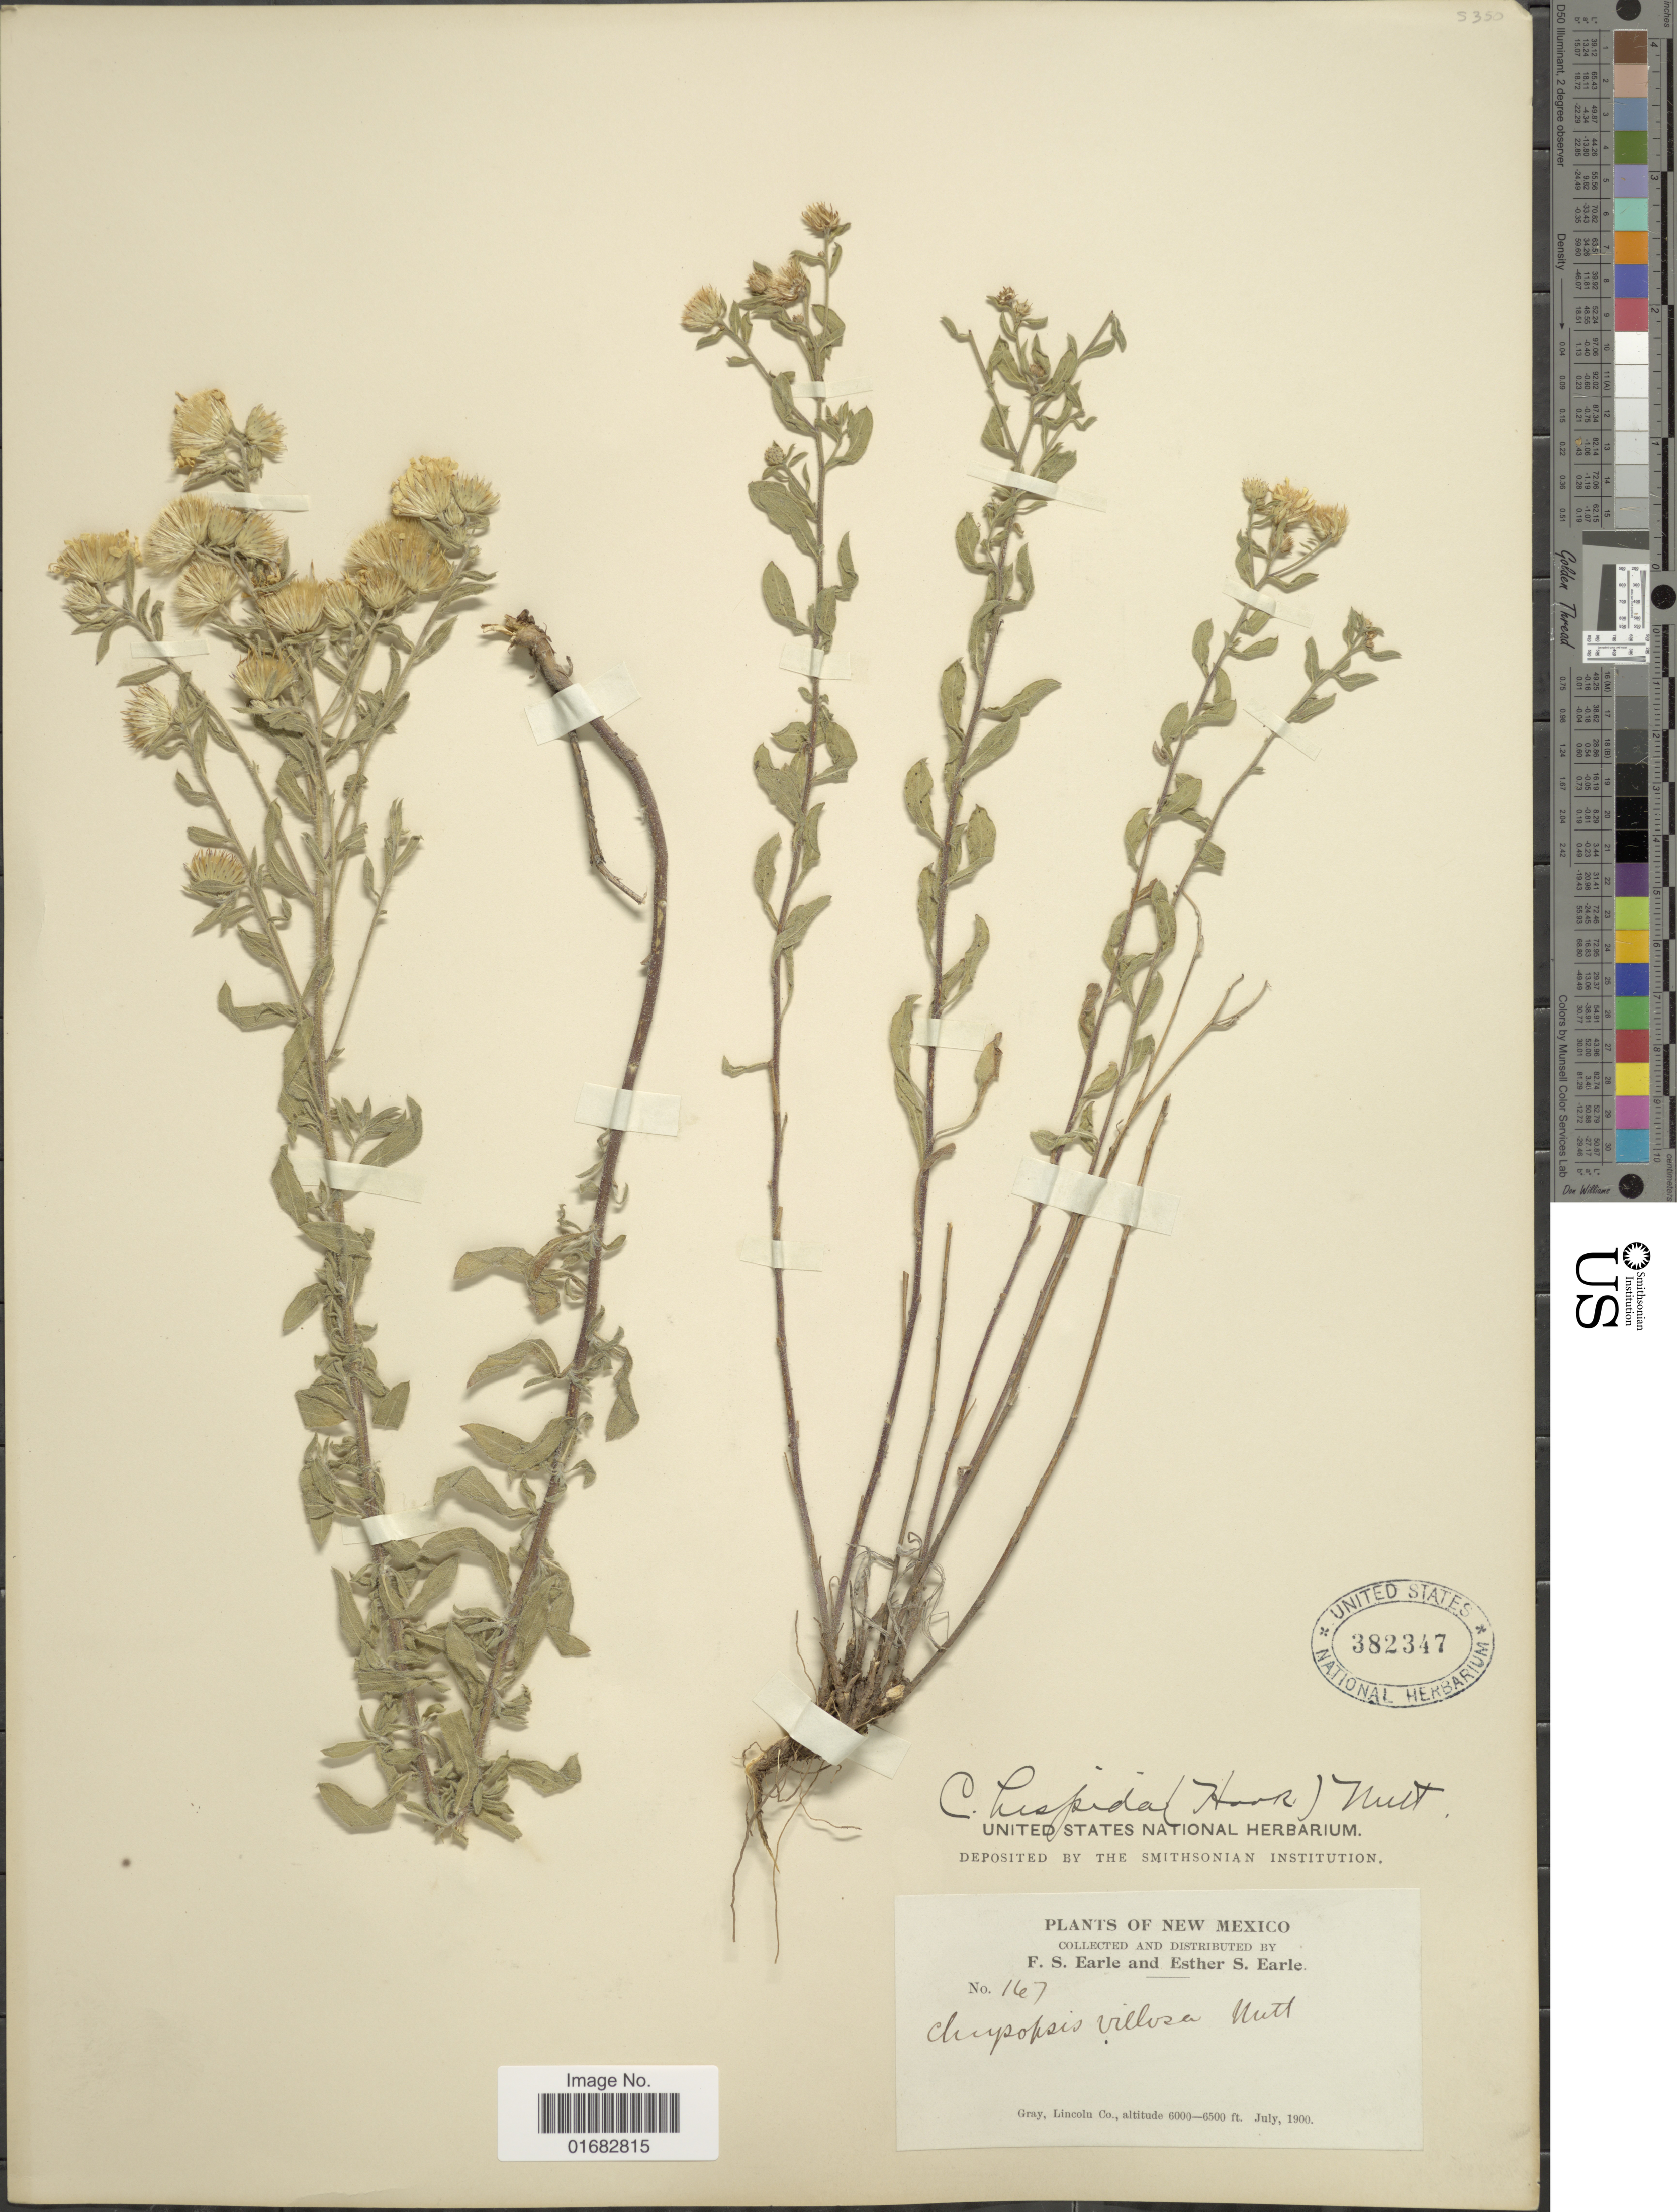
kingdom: Plantae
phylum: Tracheophyta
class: Magnoliopsida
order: Asterales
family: Asteraceae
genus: Heterotheca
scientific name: Heterotheca villosa var. hispida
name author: (Hook.) V.L. Harms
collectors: F. S. Earle & E. S. Earle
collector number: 167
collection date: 1900-07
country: United States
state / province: New Mexico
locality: Gray, Lincoln Co.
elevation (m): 1829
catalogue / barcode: US 382347